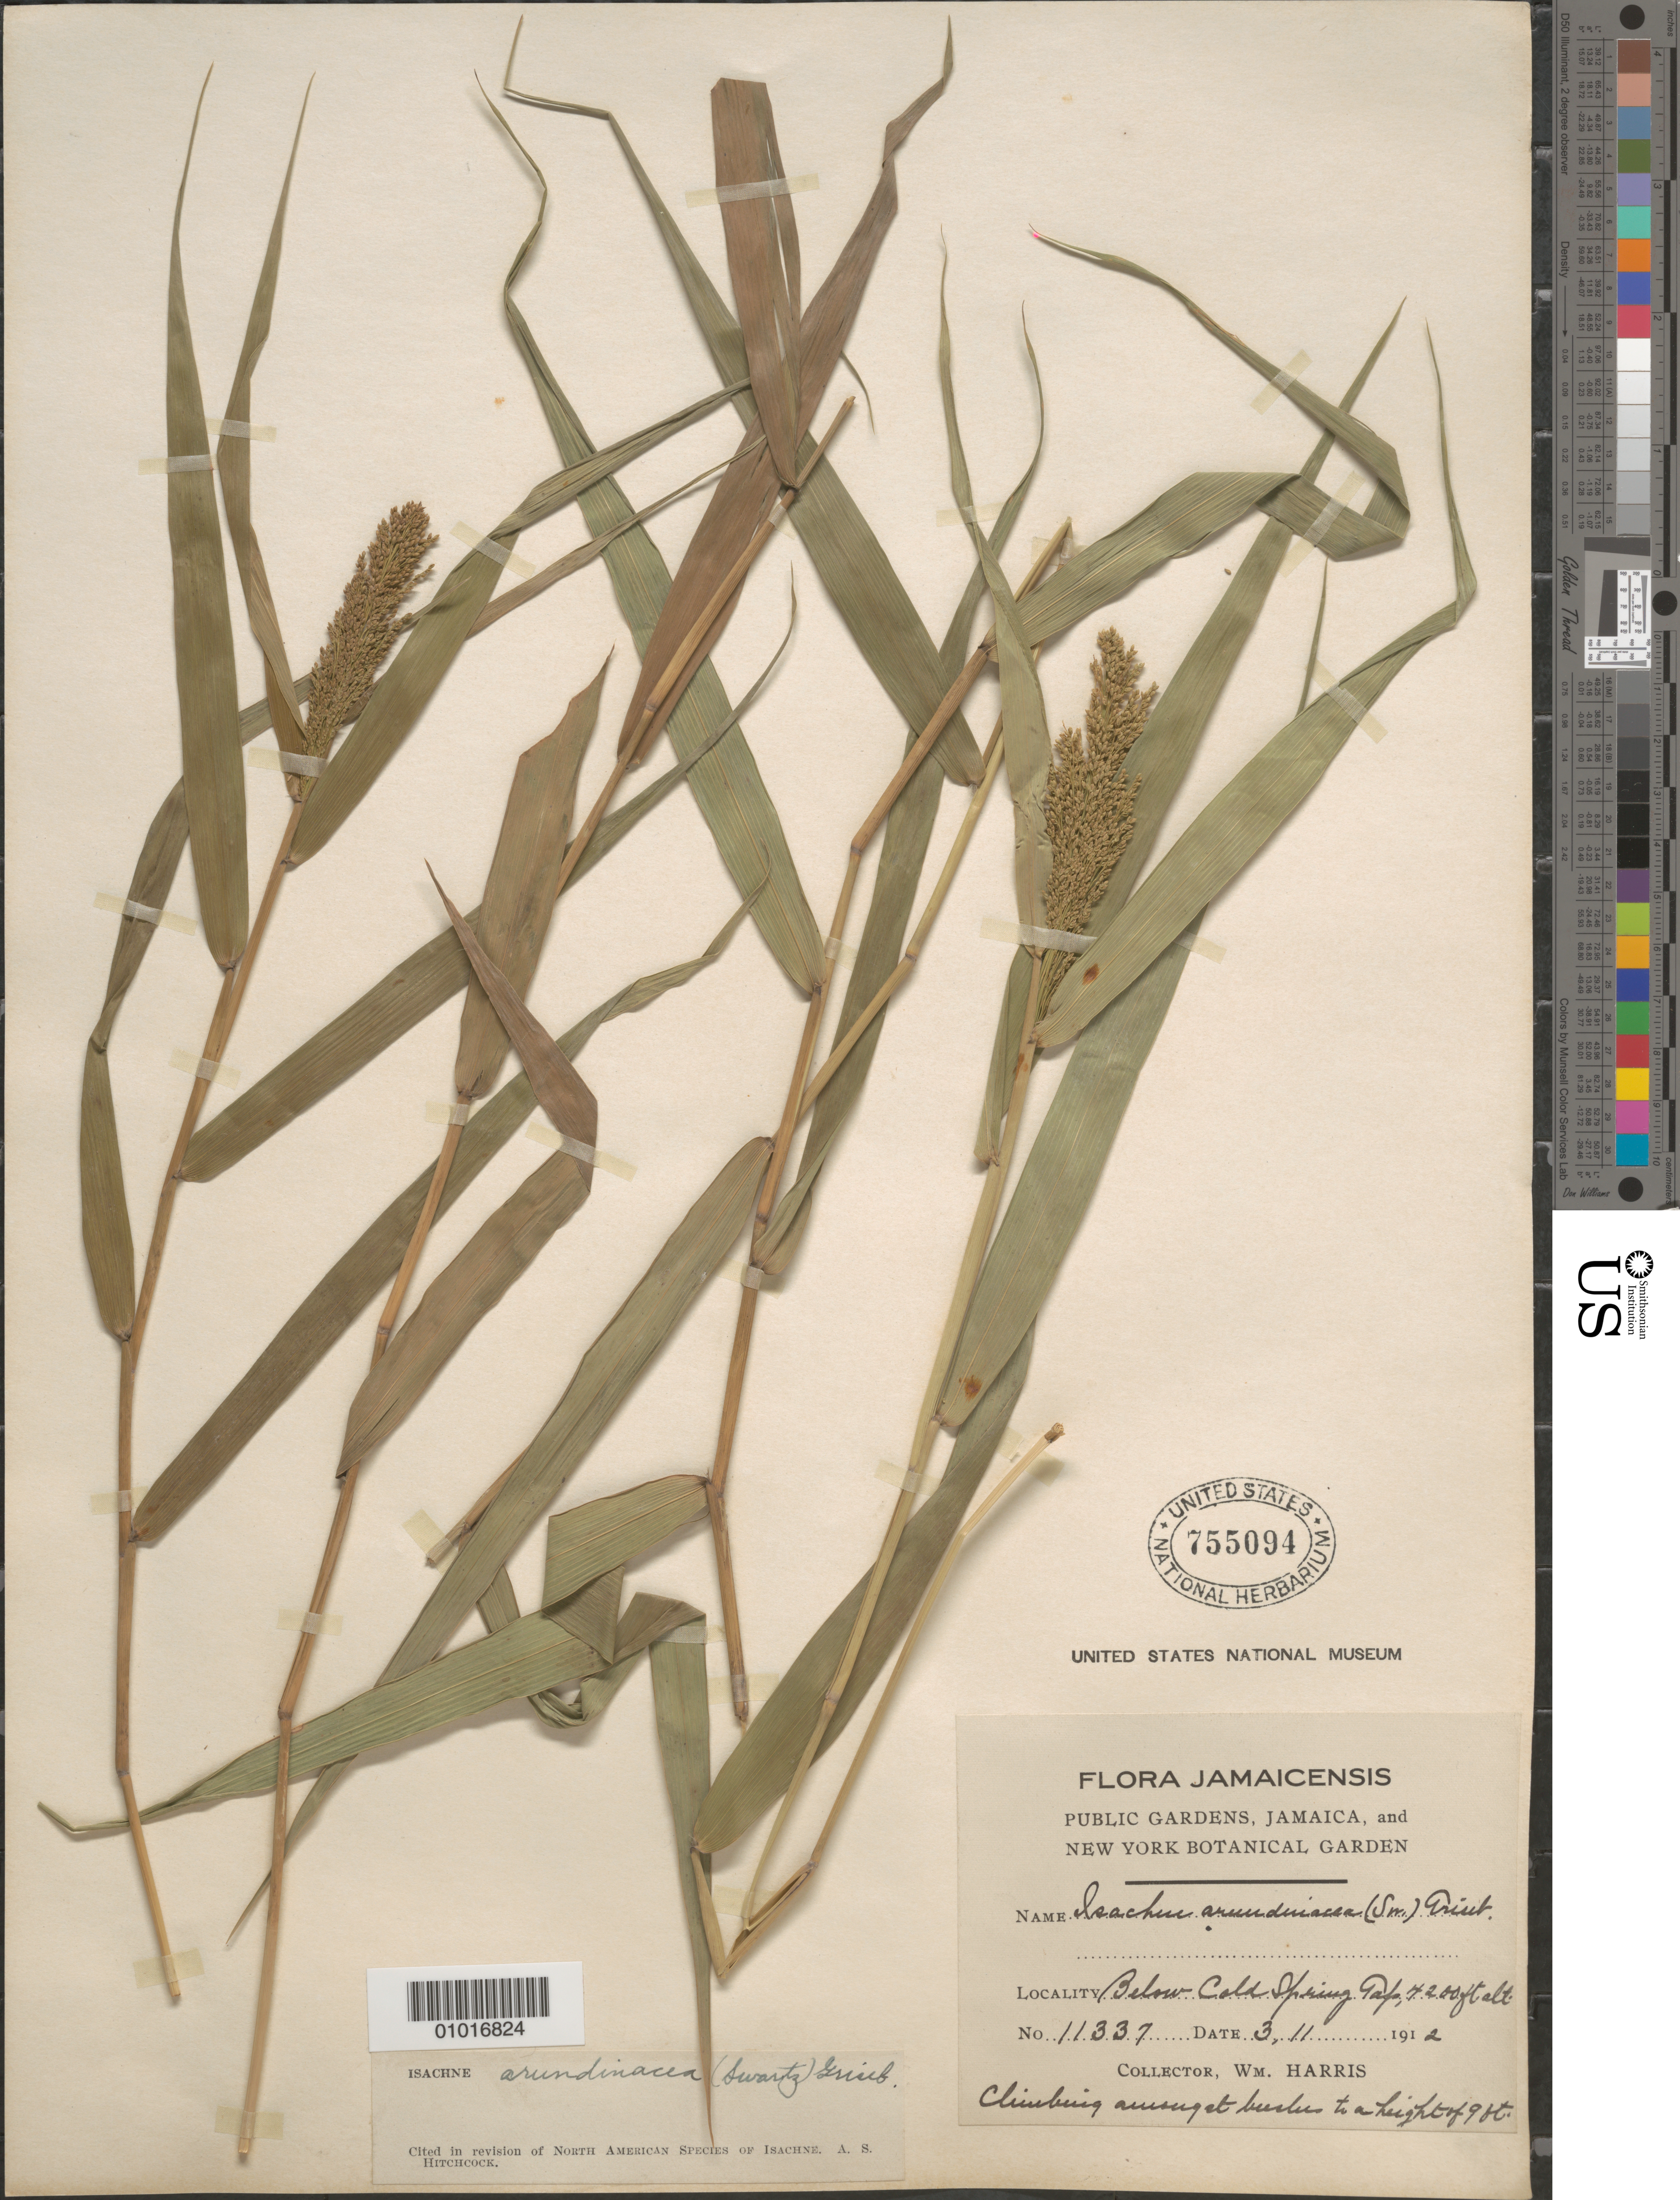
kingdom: Plantae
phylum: Tracheophyta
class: Liliopsida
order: Poales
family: Poaceae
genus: Isachne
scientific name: Isachne arundinacea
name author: (Sw.) Griseb.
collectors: W. H. Harris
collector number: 11337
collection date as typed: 03 Nov 1912 or 11 Mar 1912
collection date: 1912-03-11 or 1912-11-03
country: Jamaica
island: Jamaica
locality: Below Cold Spring Tafo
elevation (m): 2195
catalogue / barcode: US 755094